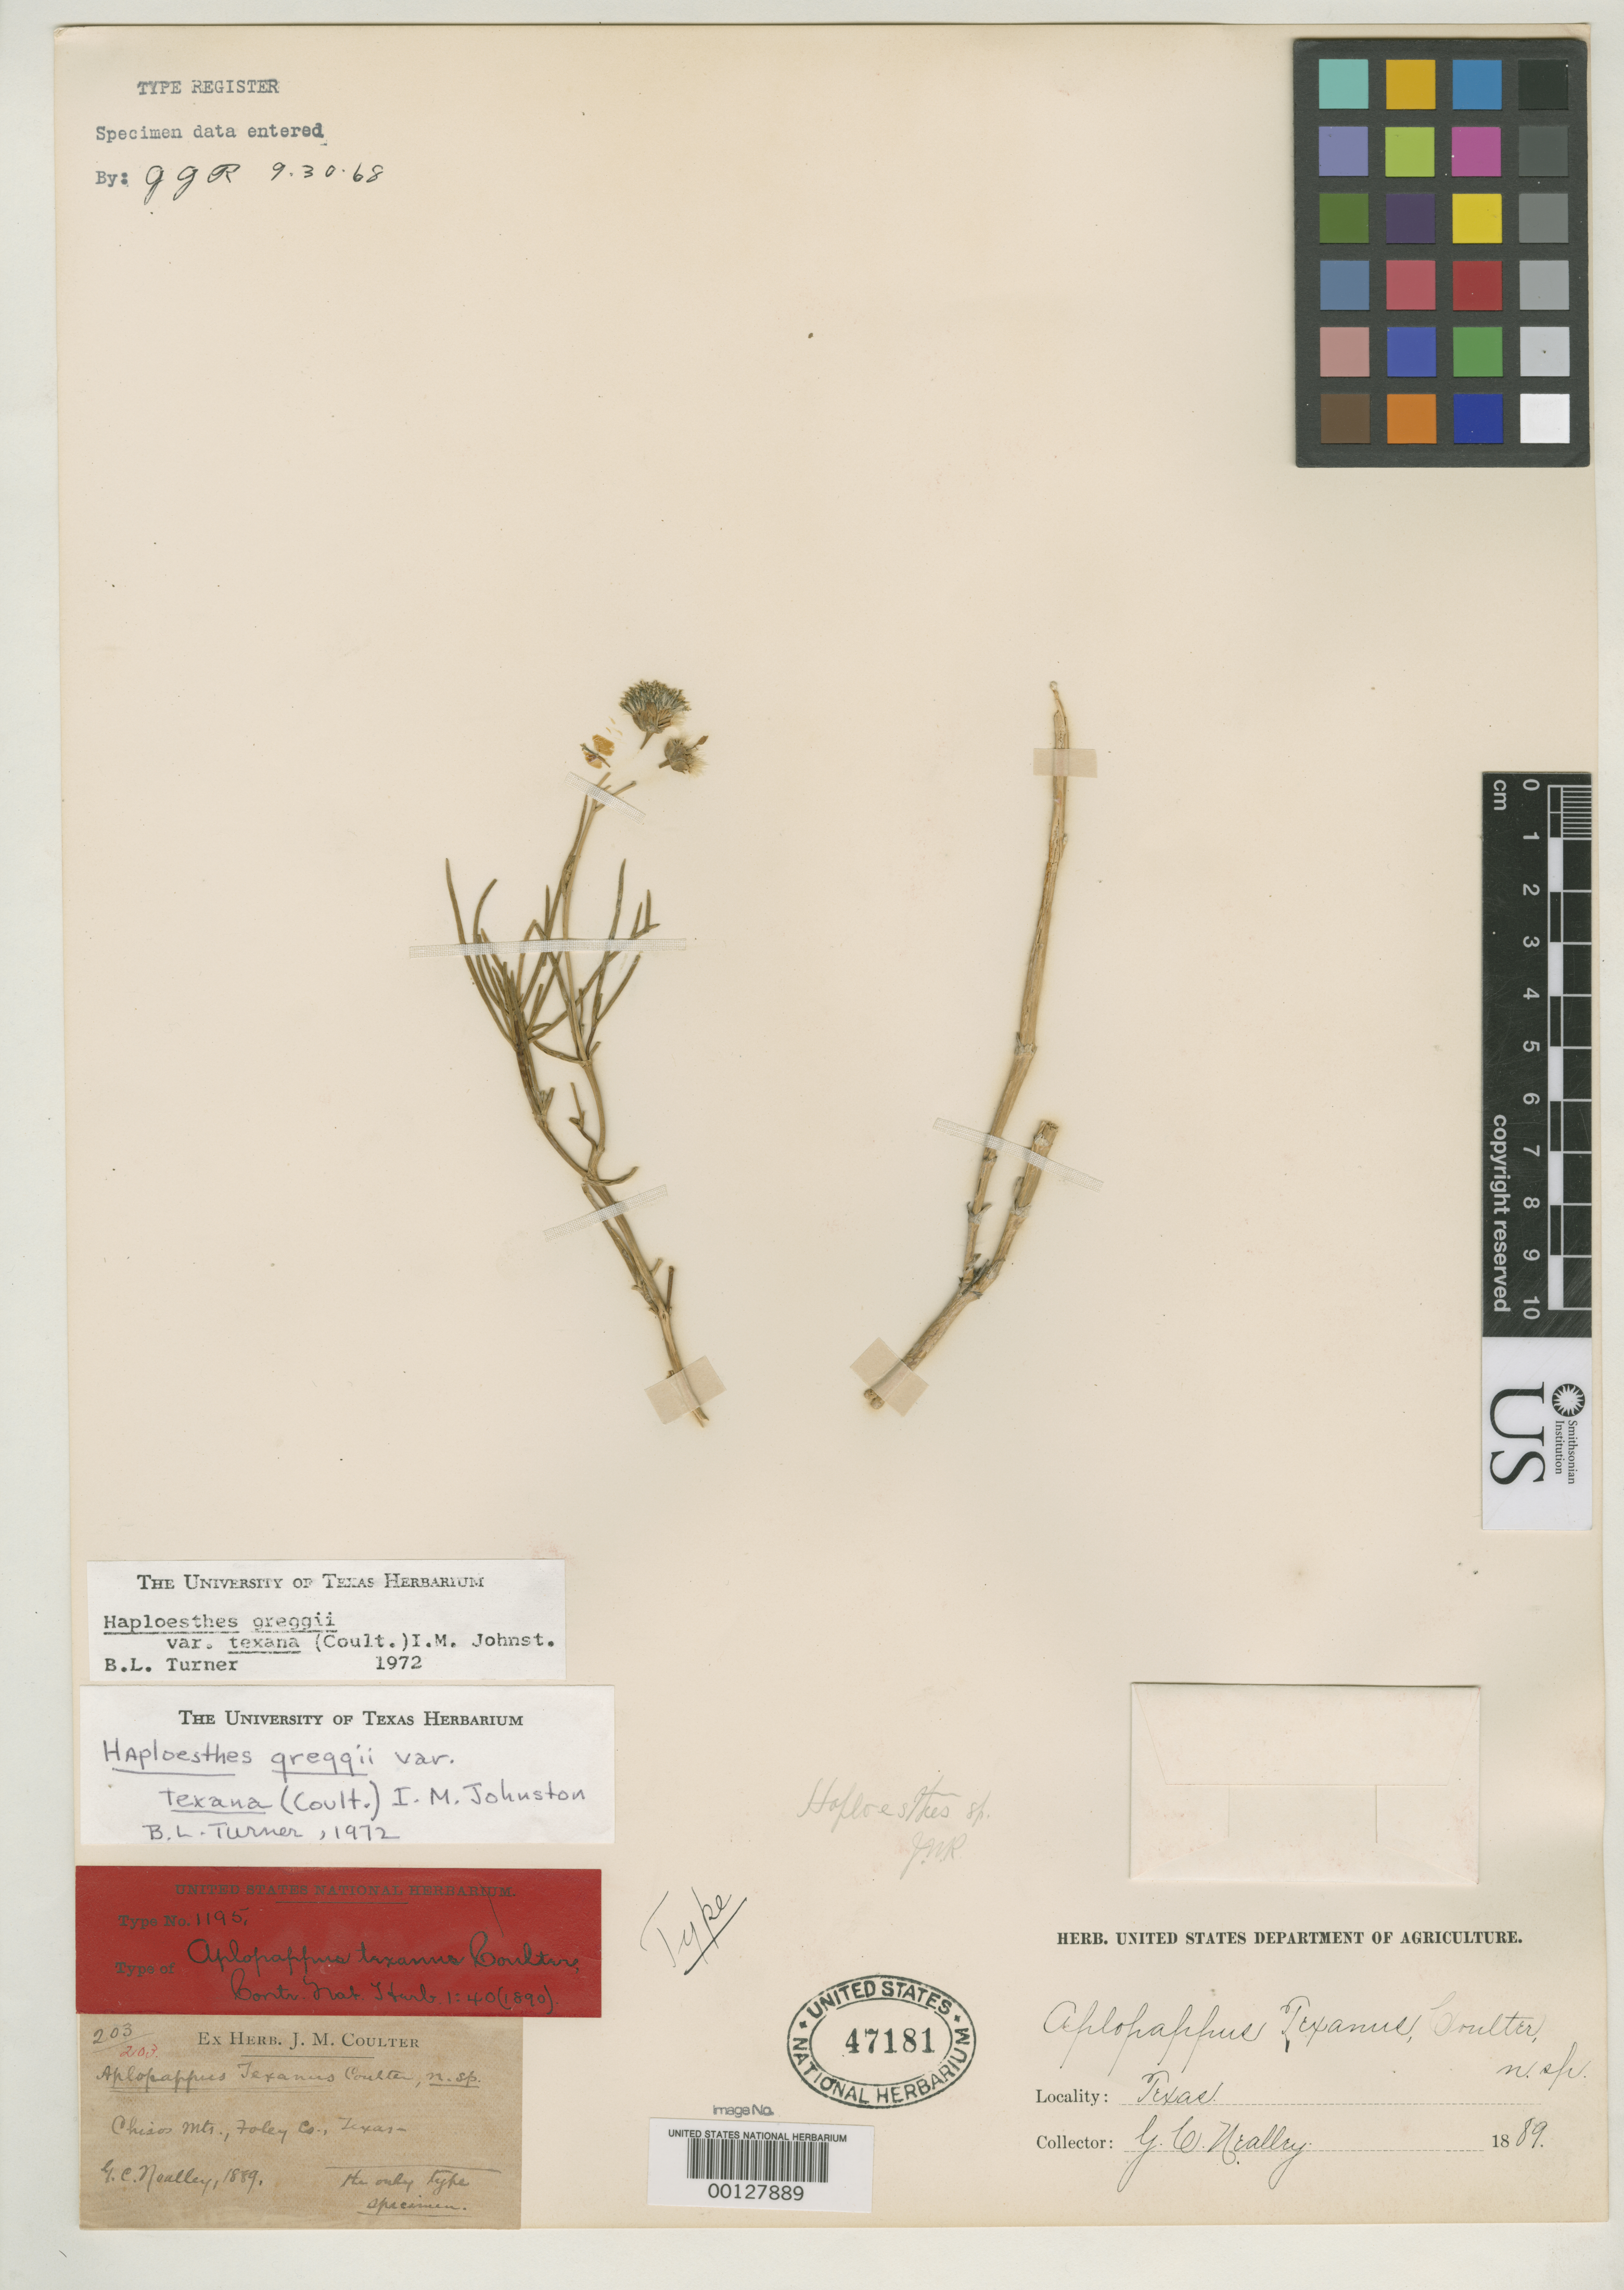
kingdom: Plantae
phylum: Tracheophyta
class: Magnoliopsida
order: Asterales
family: Asteraceae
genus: Haplopappus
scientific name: Haplopappus texanus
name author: J.M. Coult.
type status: Type Material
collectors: G. C. Nealley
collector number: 203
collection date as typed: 1889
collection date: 1889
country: United States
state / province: Texas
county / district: Brewster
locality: Chisos Mts.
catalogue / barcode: US 47181